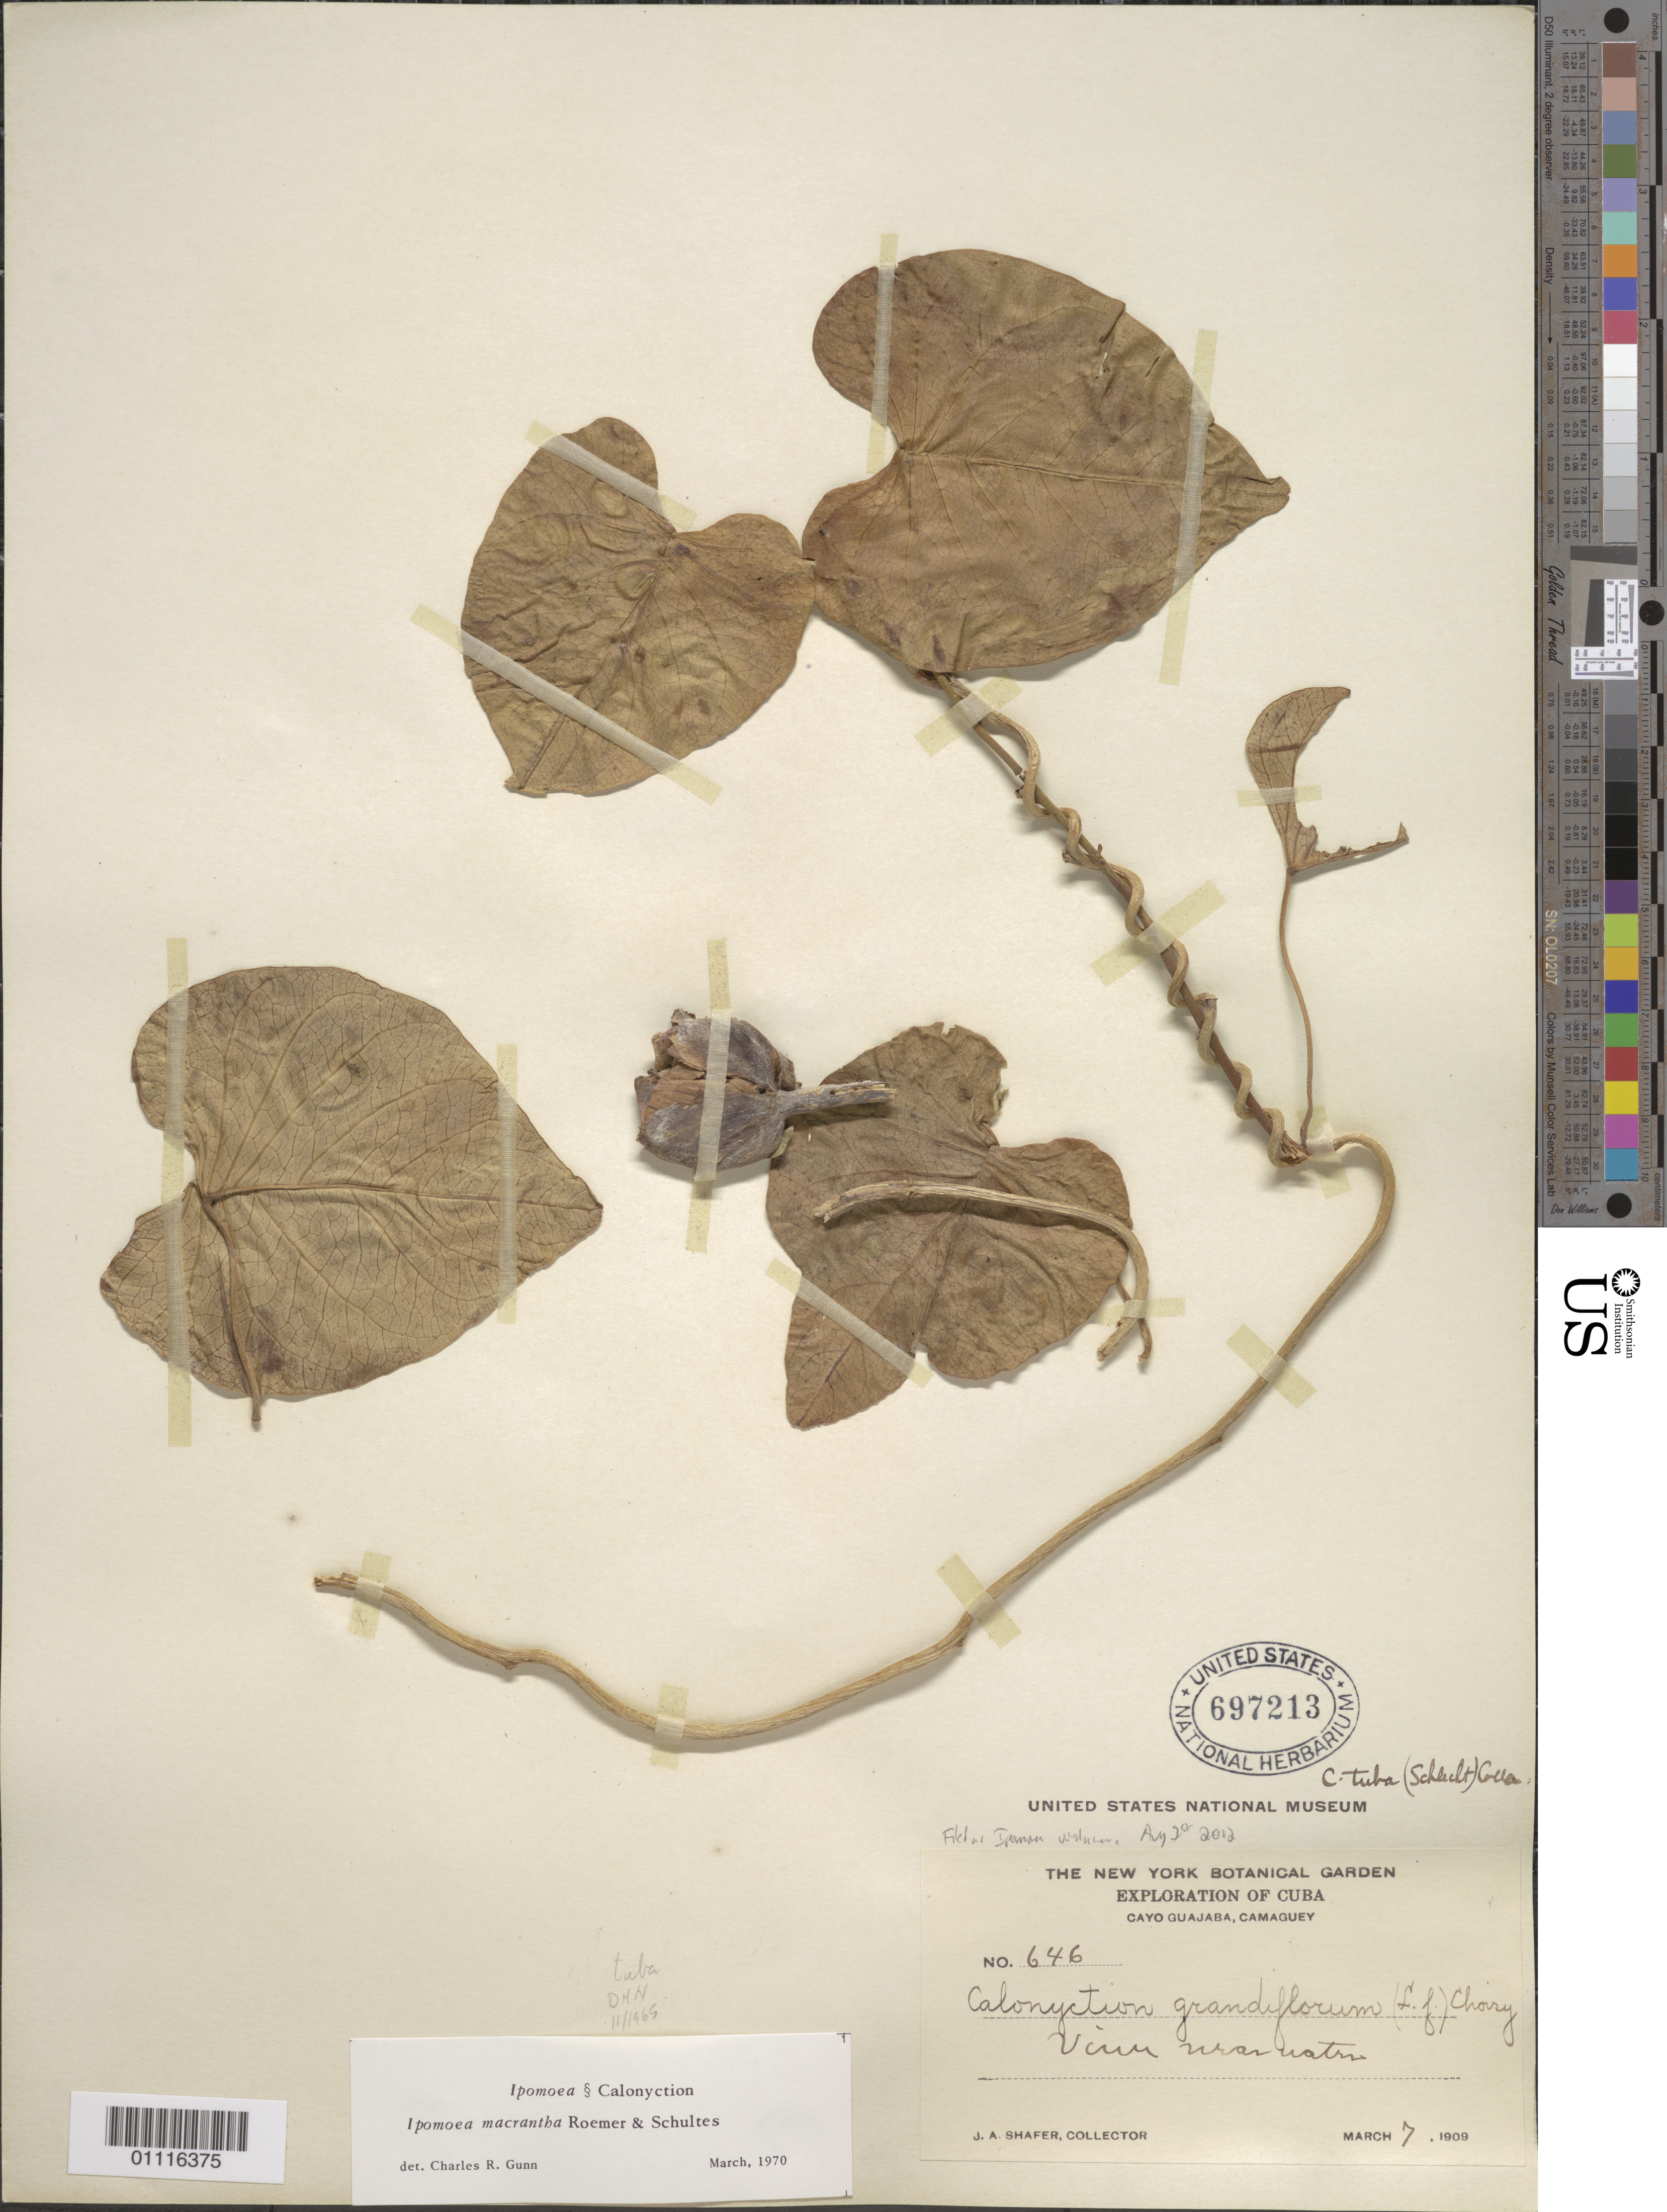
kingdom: Plantae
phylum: Tracheophyta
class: Magnoliopsida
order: Solanales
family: Convolvulaceae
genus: Ipomoea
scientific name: Ipomoea violacea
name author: L.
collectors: J. A. Shafer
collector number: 646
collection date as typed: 07 Mar 1909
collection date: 1909-03-07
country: Cuba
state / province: Camagüey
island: Cuba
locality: Cayo Guajaba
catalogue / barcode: US 697213